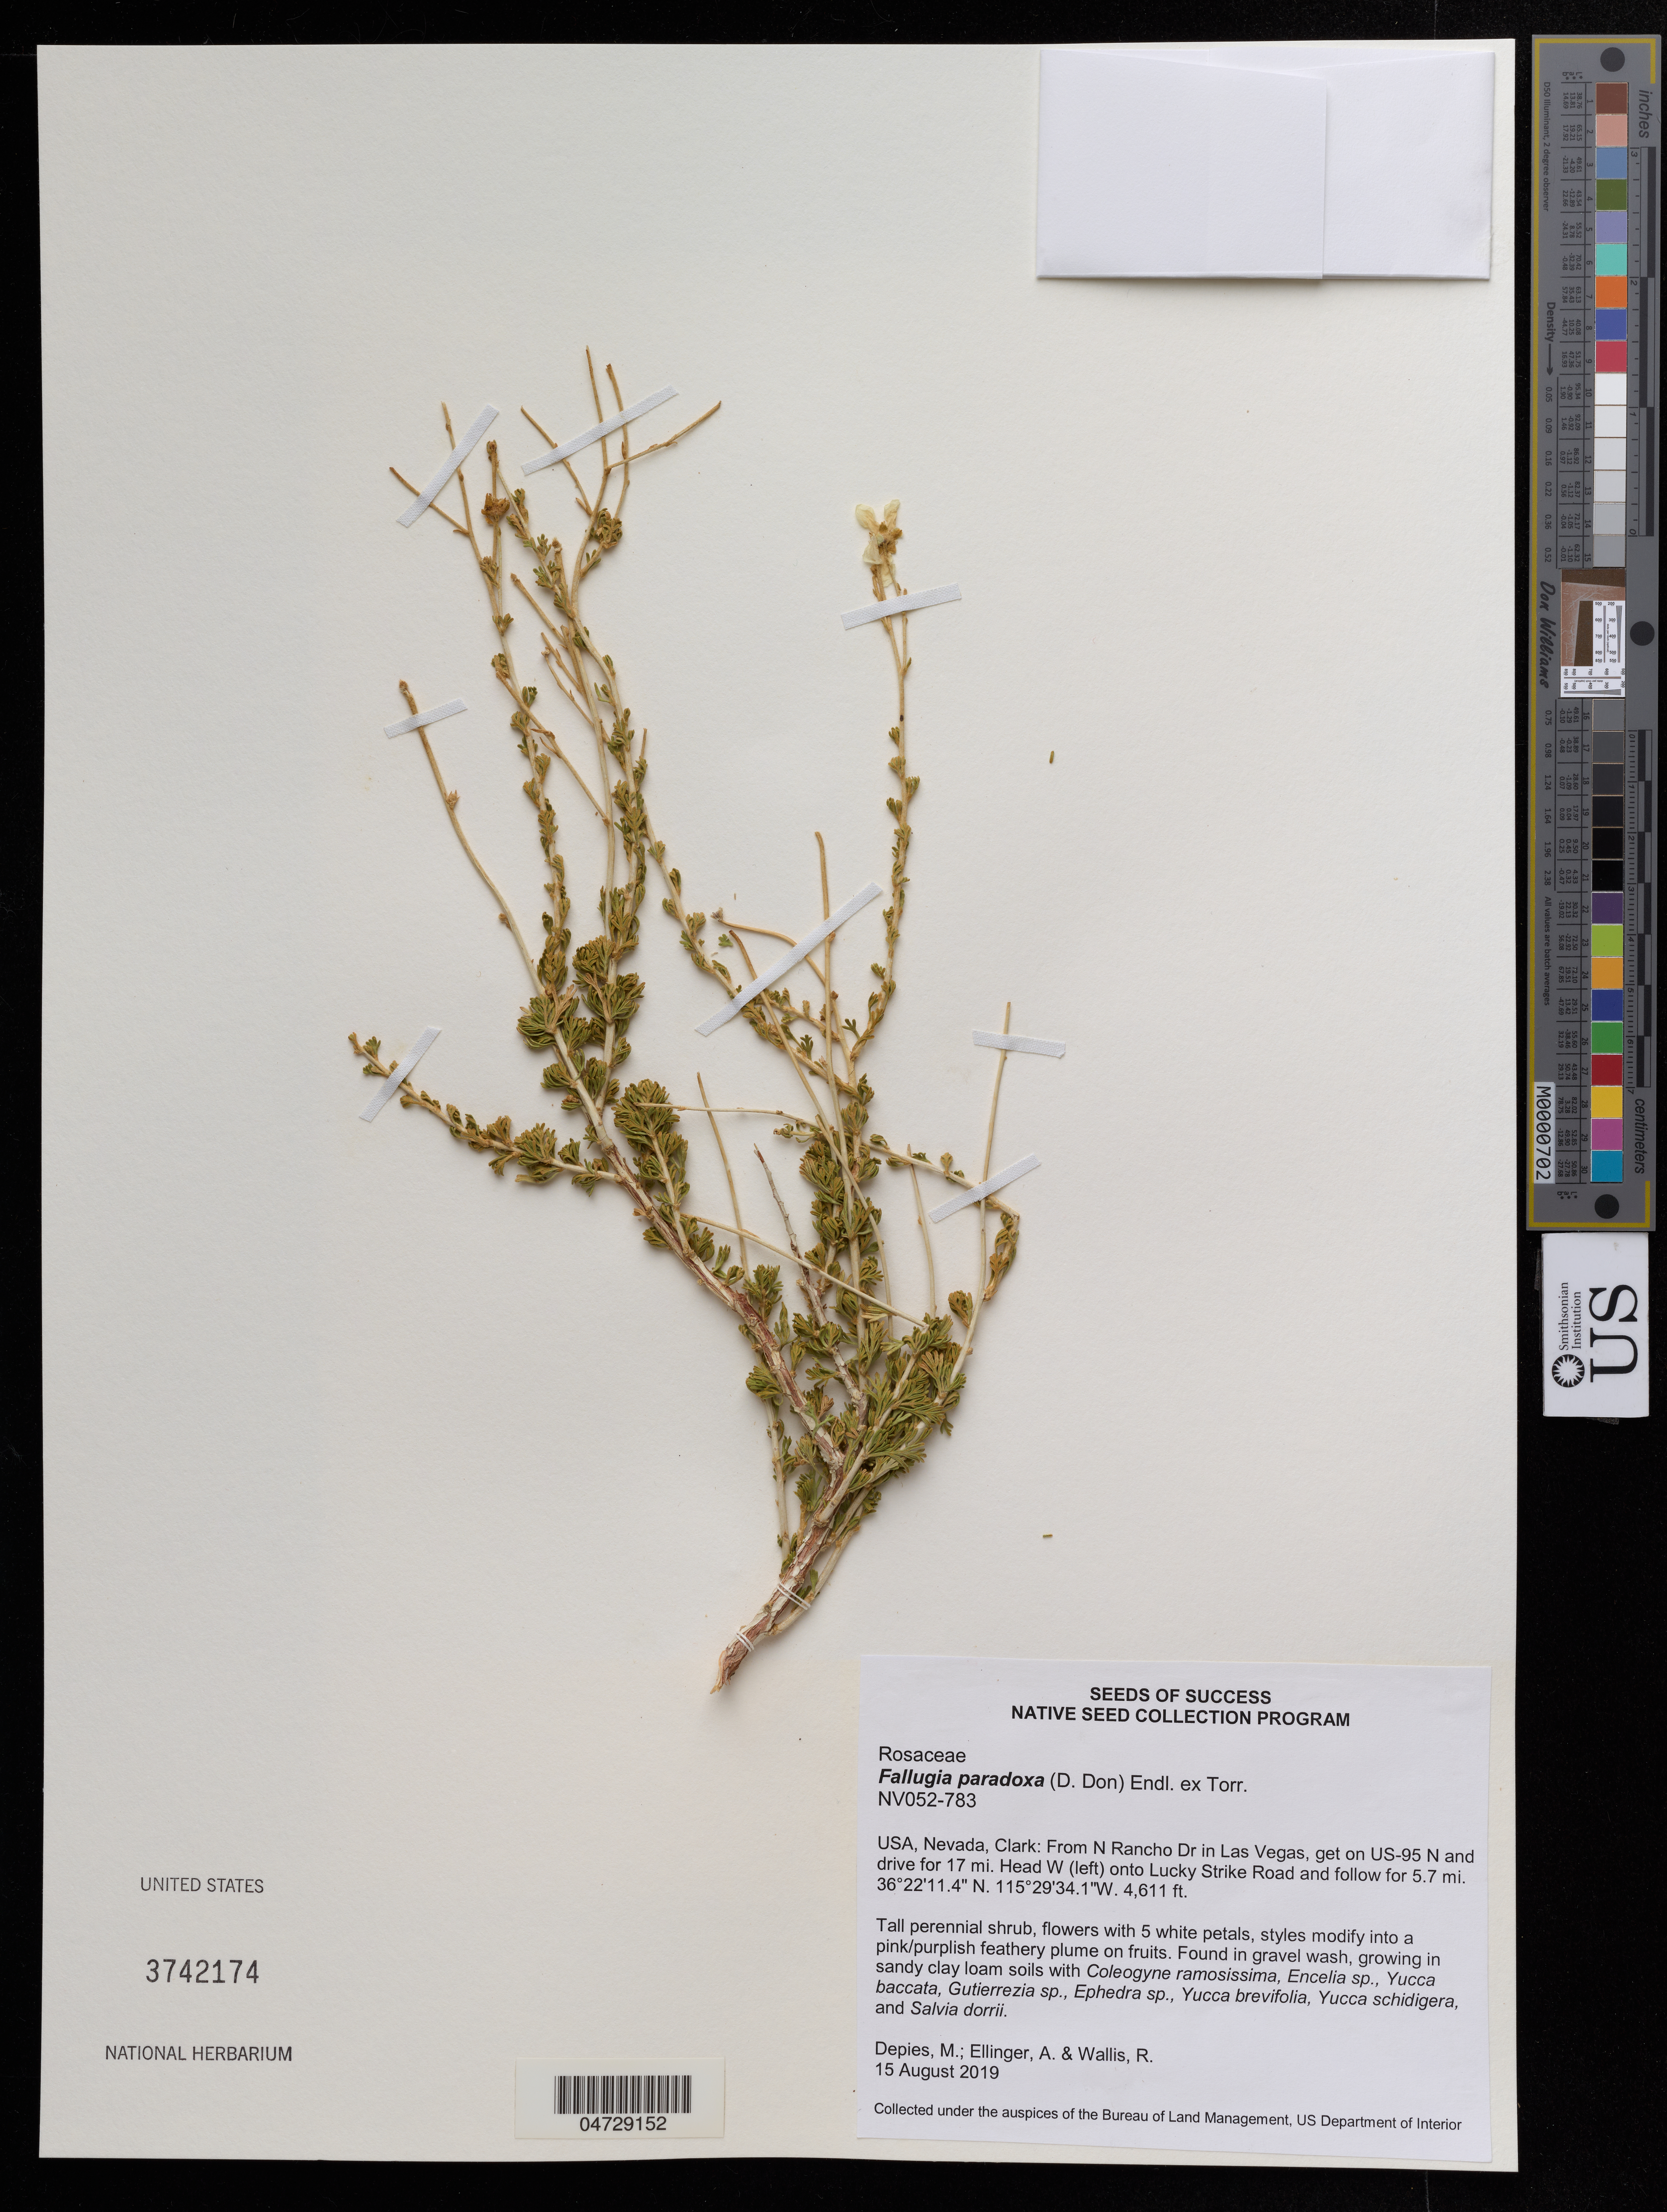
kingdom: Plantae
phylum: Tracheophyta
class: Magnoliopsida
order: Rosales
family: Rosaceae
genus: Fallugia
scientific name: Fallugia paradoxa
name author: (D. Don ex Tilloch & T. Taylor) Endl. ex Torr.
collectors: M. Depies, A. Ellinger & R. Wallis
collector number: NV052-783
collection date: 2019-08-15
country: United States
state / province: Nevada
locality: Clark: From N Rancho Dr in Las Vegas, get on US-95 N and drive for 17mi. Head W (left) onto Lucky Strike Road and follow for 5.7mi.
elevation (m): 1405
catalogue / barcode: US 3742174